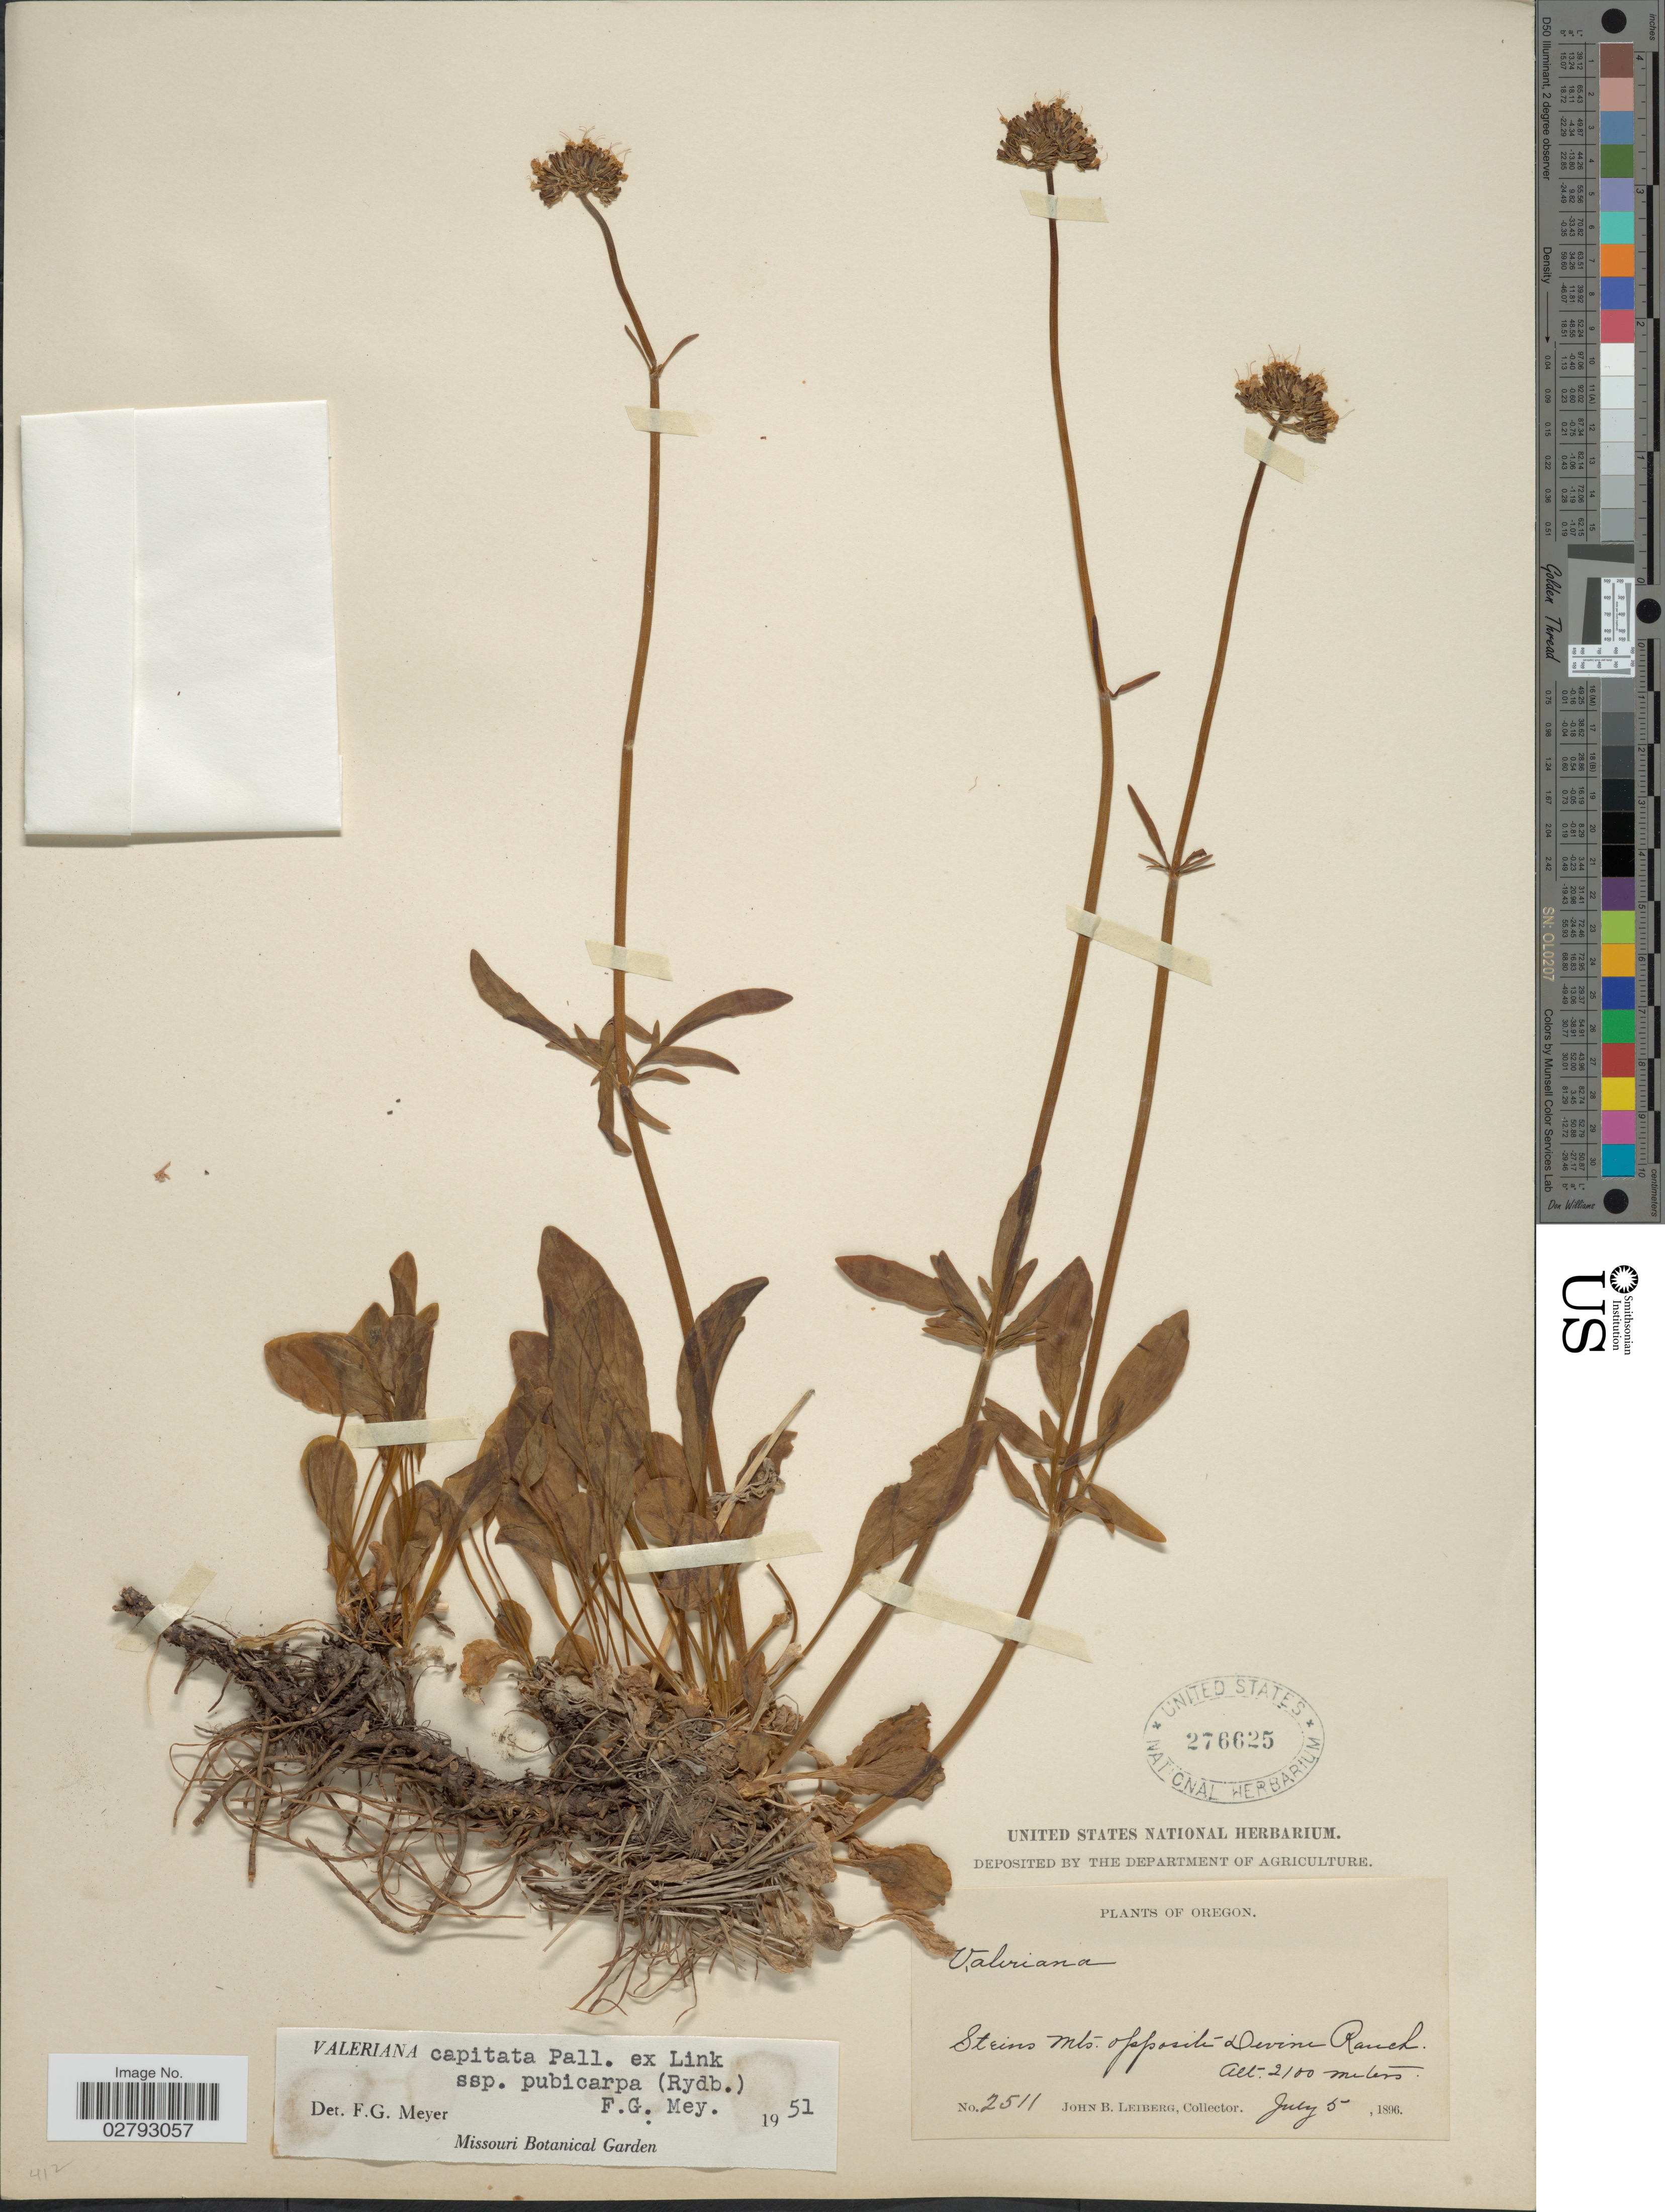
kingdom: Plantae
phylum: Tracheophyta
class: Magnoliopsida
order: Dipsacales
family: Caprifoliaceae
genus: Valeriana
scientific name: Valeriana capitata subsp. pubicarpa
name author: (Rydb.) F.G. Mey.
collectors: J. Leiberg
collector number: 2511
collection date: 1896-07-05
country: United States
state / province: Oregon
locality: Steins Mts. opposite Devine Ranch.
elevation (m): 2100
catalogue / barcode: US 276625